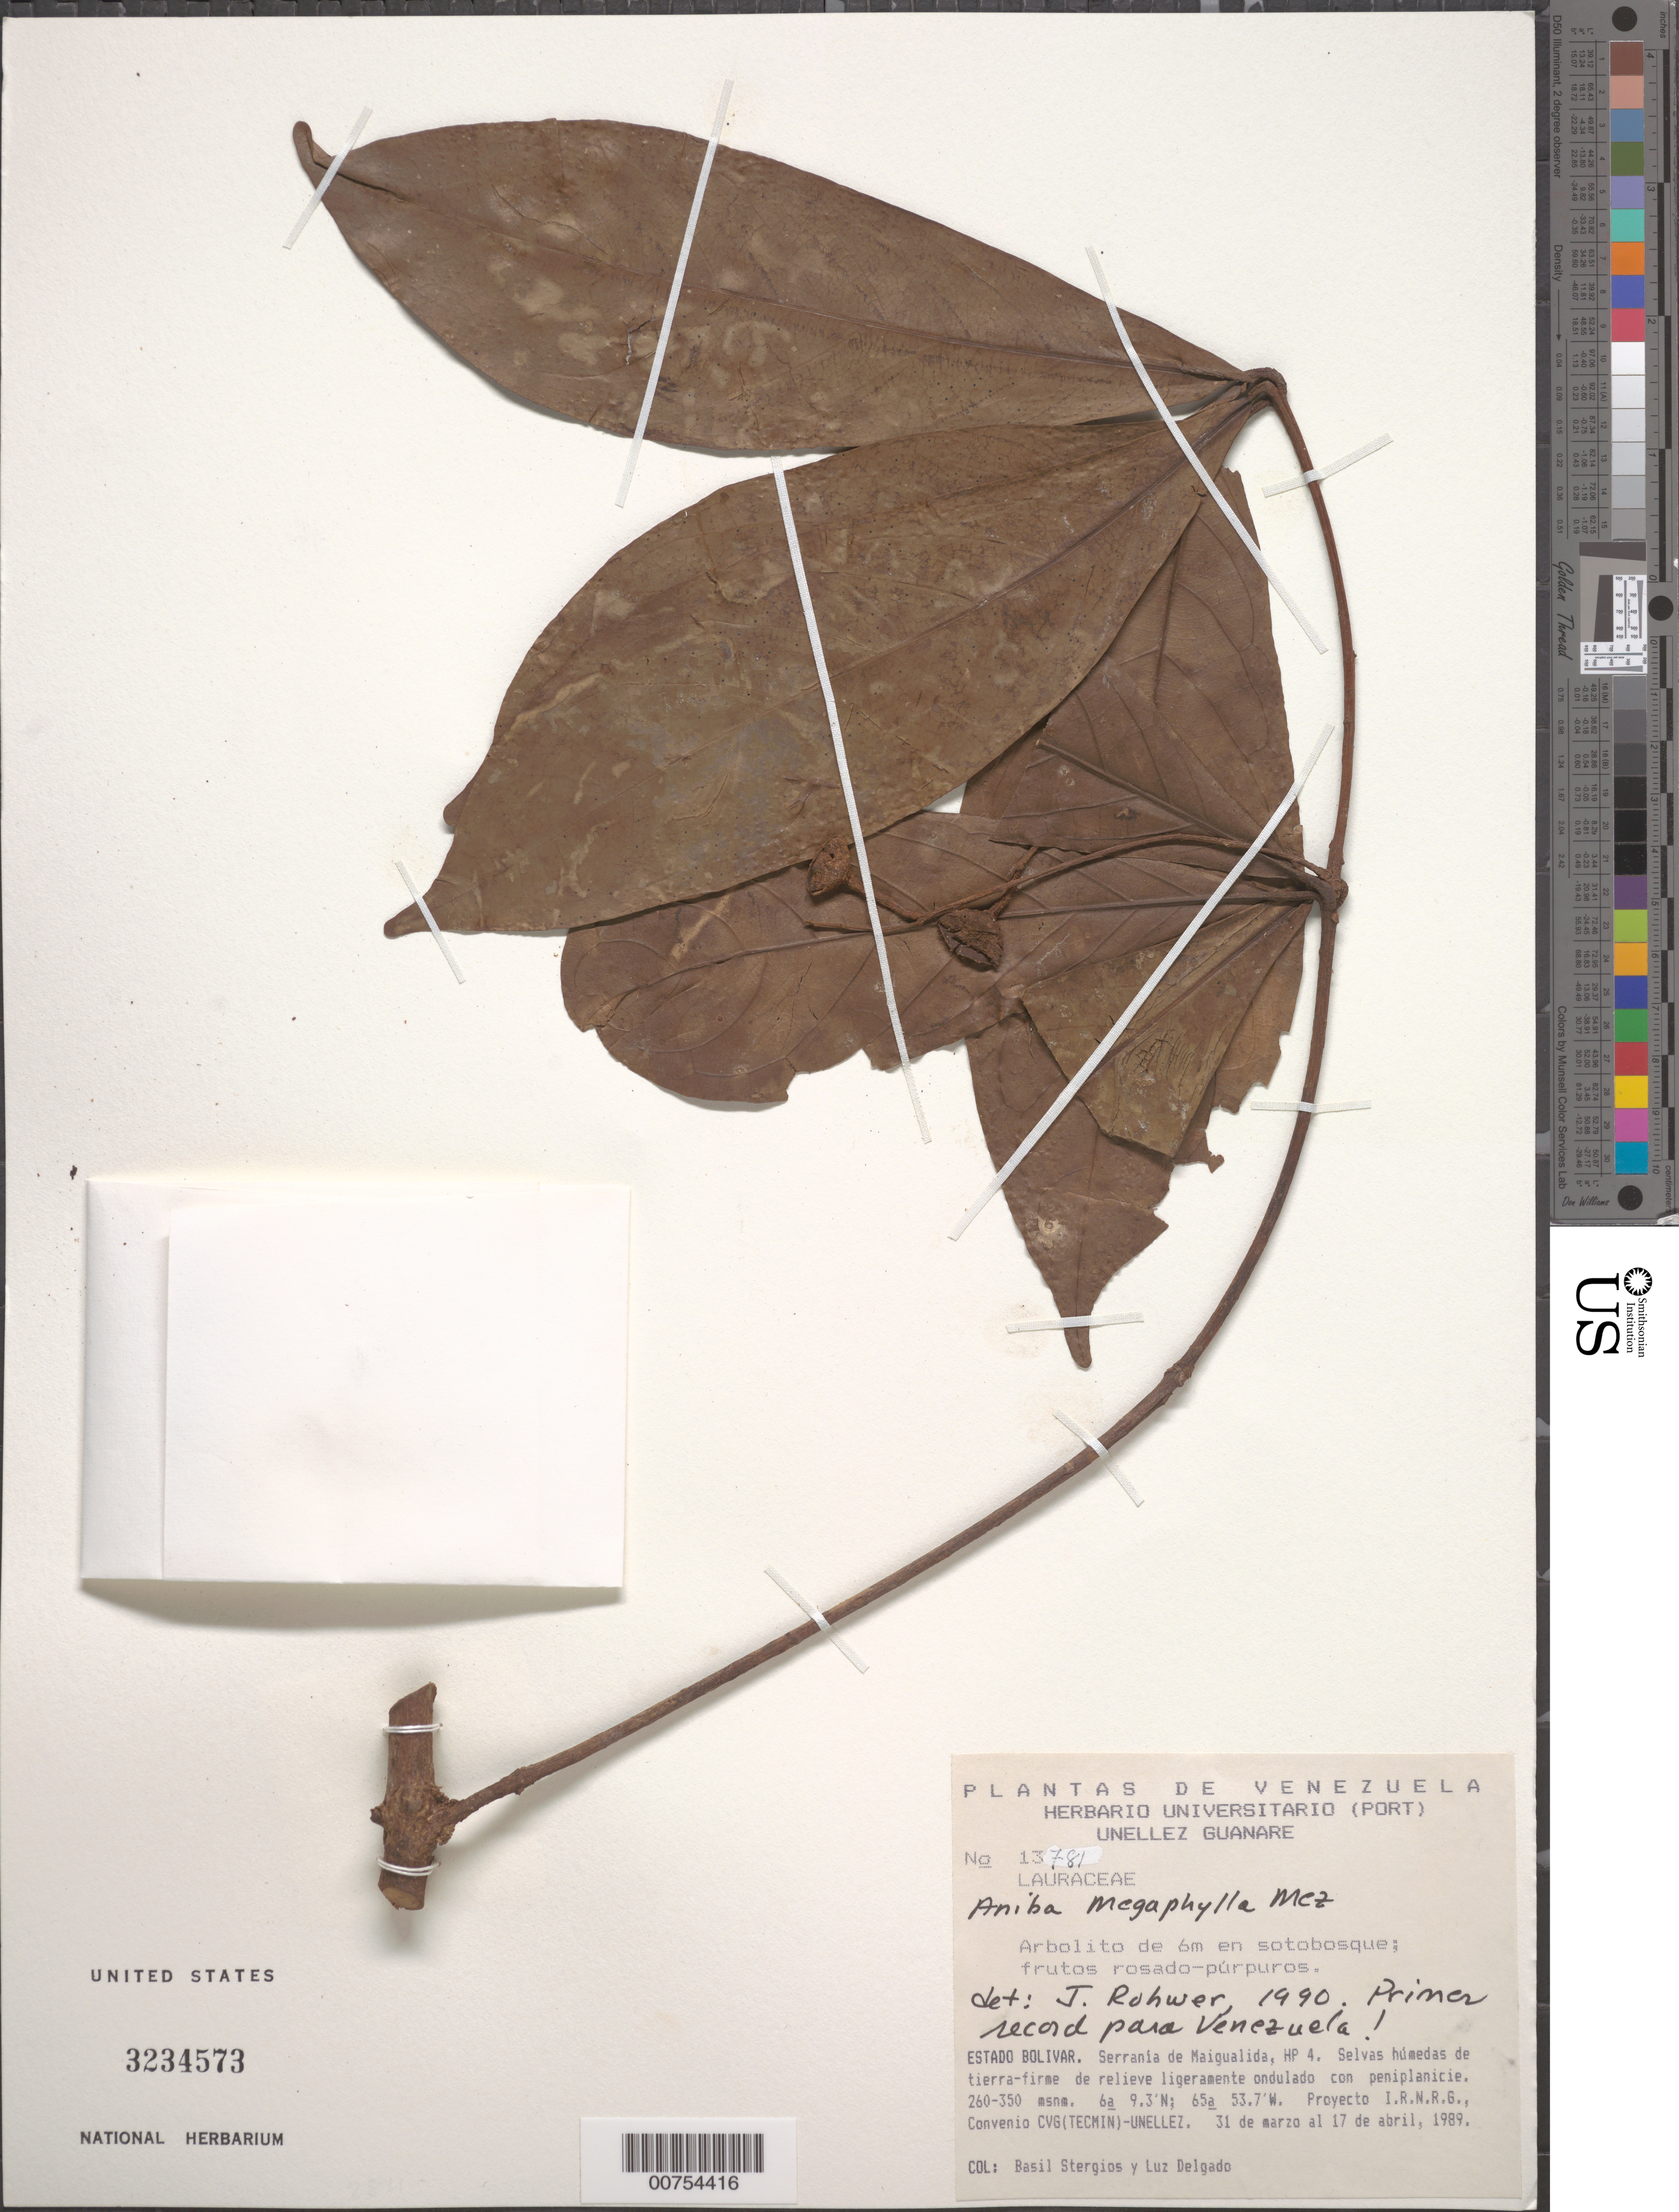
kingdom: Plantae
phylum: Tracheophyta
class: Magnoliopsida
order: Laurales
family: Lauraceae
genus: Aniba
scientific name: Aniba megaphylla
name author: Mez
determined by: Rohwer, J. G.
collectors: B. G. Stergios & L. Delgado V.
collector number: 13781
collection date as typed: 16-Apr-89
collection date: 1989-04-16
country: Venezuela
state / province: Bolívar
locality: Serrania Maigualida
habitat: Selvas húmedas de tierra firme de relieve ligeramente ondulado con peniplanicie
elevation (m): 260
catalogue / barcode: US 3234573